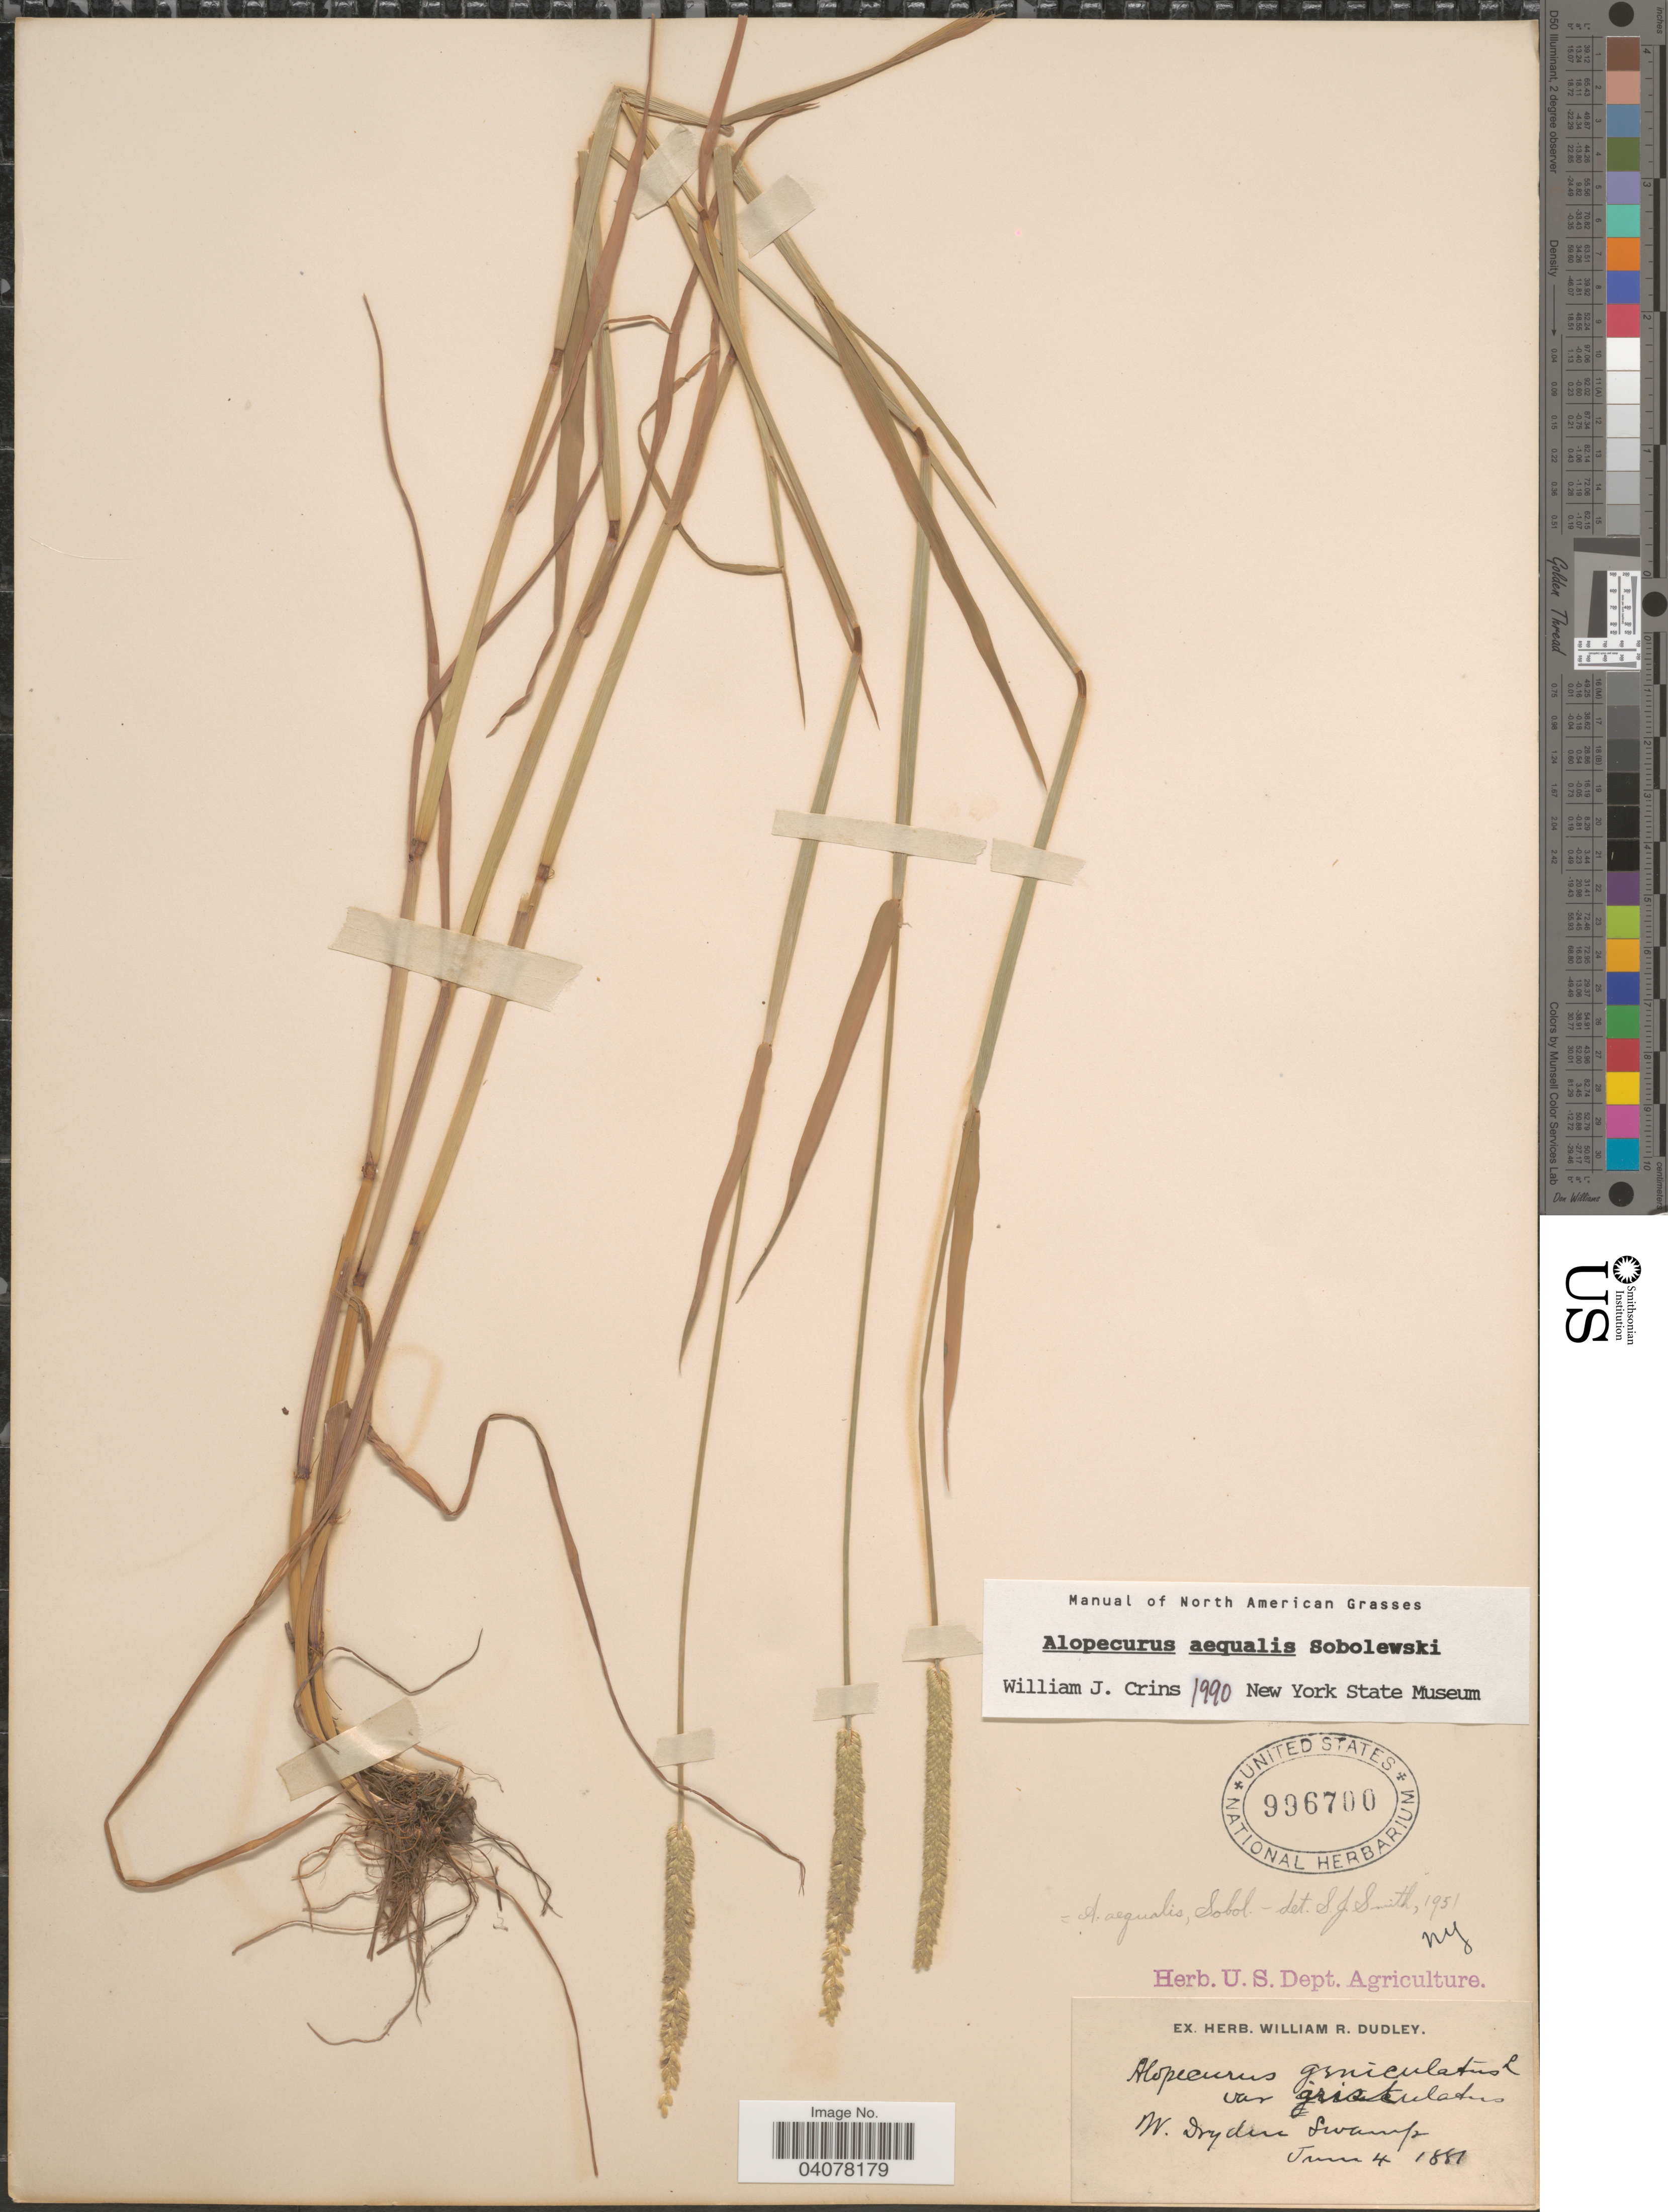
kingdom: Plantae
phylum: Tracheophyta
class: Liliopsida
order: Poales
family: Poaceae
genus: Alopecurus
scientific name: Alopecurus aequalis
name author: Sobol.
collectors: Ex herb. William R. Dudley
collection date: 1881-06-04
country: United States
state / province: New York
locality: W. Dryden Swamp.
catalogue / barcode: US 996700